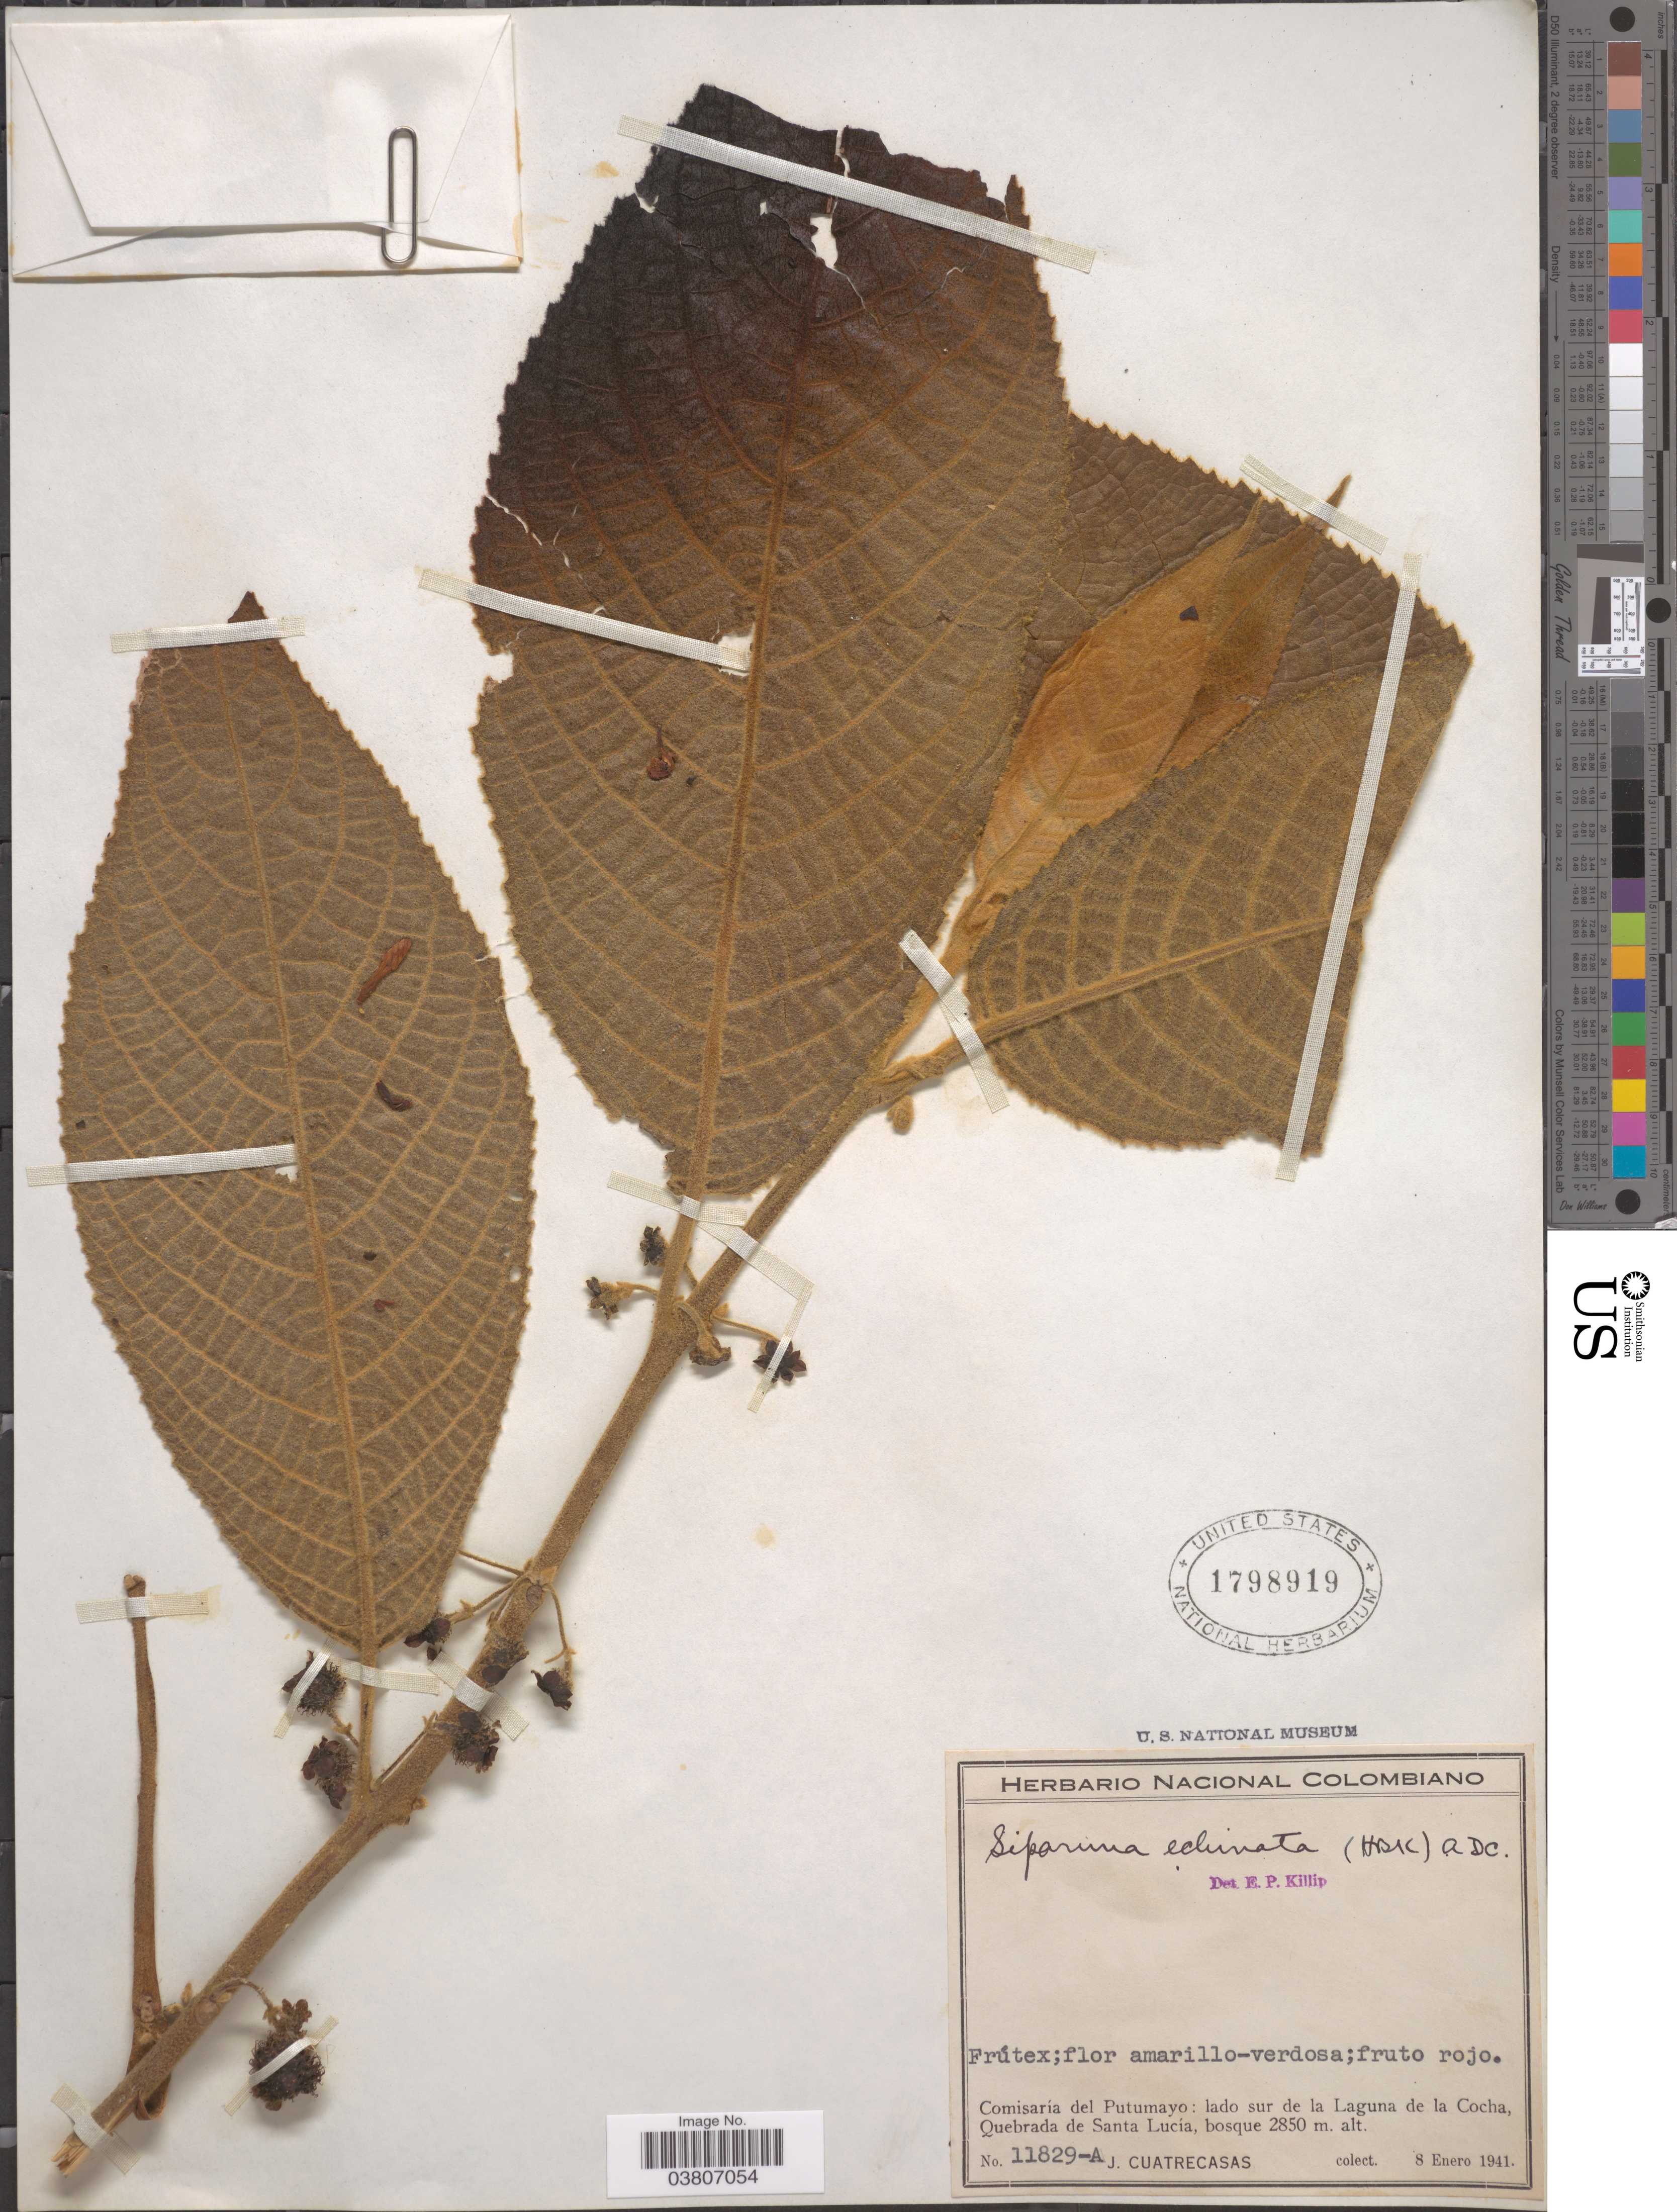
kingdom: Plantae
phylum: Tracheophyta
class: Magnoliopsida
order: Laurales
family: Siparunaceae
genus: Siparuna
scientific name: Siparuna echinata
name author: (Kunth) A. DC.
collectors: J. Cuatrecasas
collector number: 11829-A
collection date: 1941-01-08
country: Colombia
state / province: Putumayo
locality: Comisaría del Putumayo: lado sur de la Laguna de la Cocha, Quebrada de Santa Lucía.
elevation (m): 2850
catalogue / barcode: US 1798919